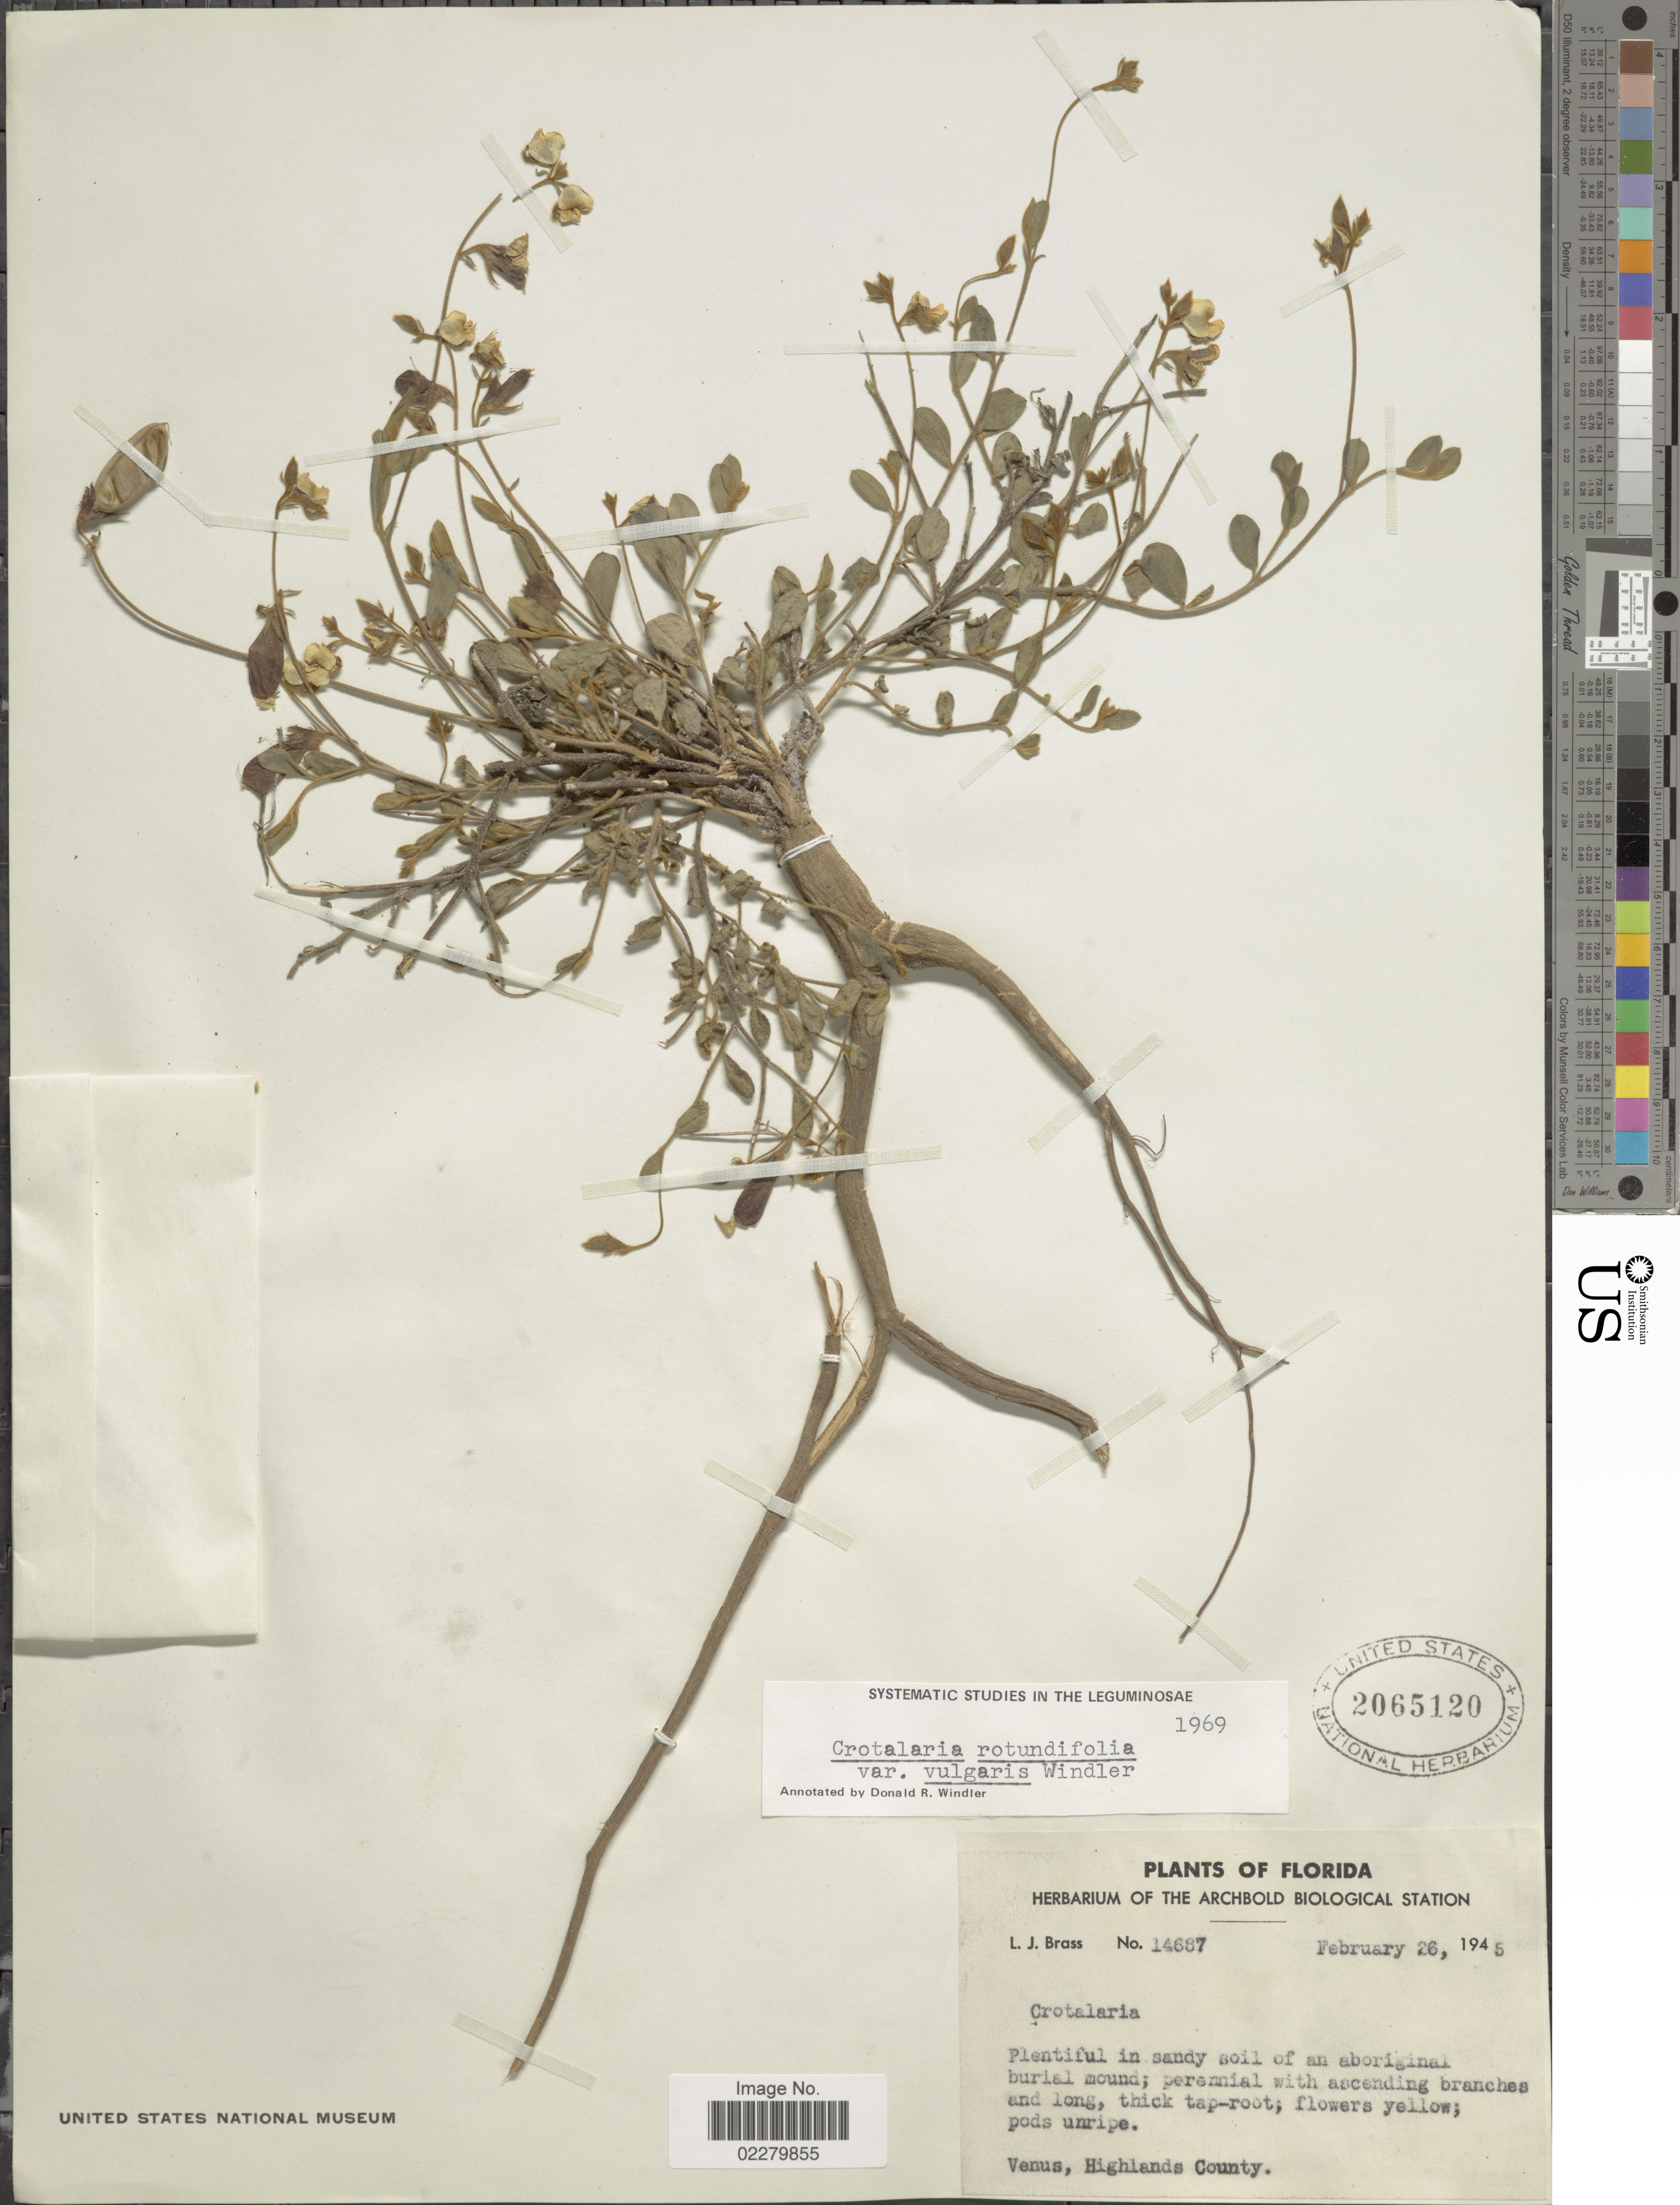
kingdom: Plantae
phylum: Tracheophyta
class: Magnoliopsida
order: Fabales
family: Fabaceae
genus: Crotalaria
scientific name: Crotalaria rotundifolia var. vulgaris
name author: Windler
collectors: L. J. Brass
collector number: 14687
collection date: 1945-02-26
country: United States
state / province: Florida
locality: Venus. Highlands County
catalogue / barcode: US 2065120